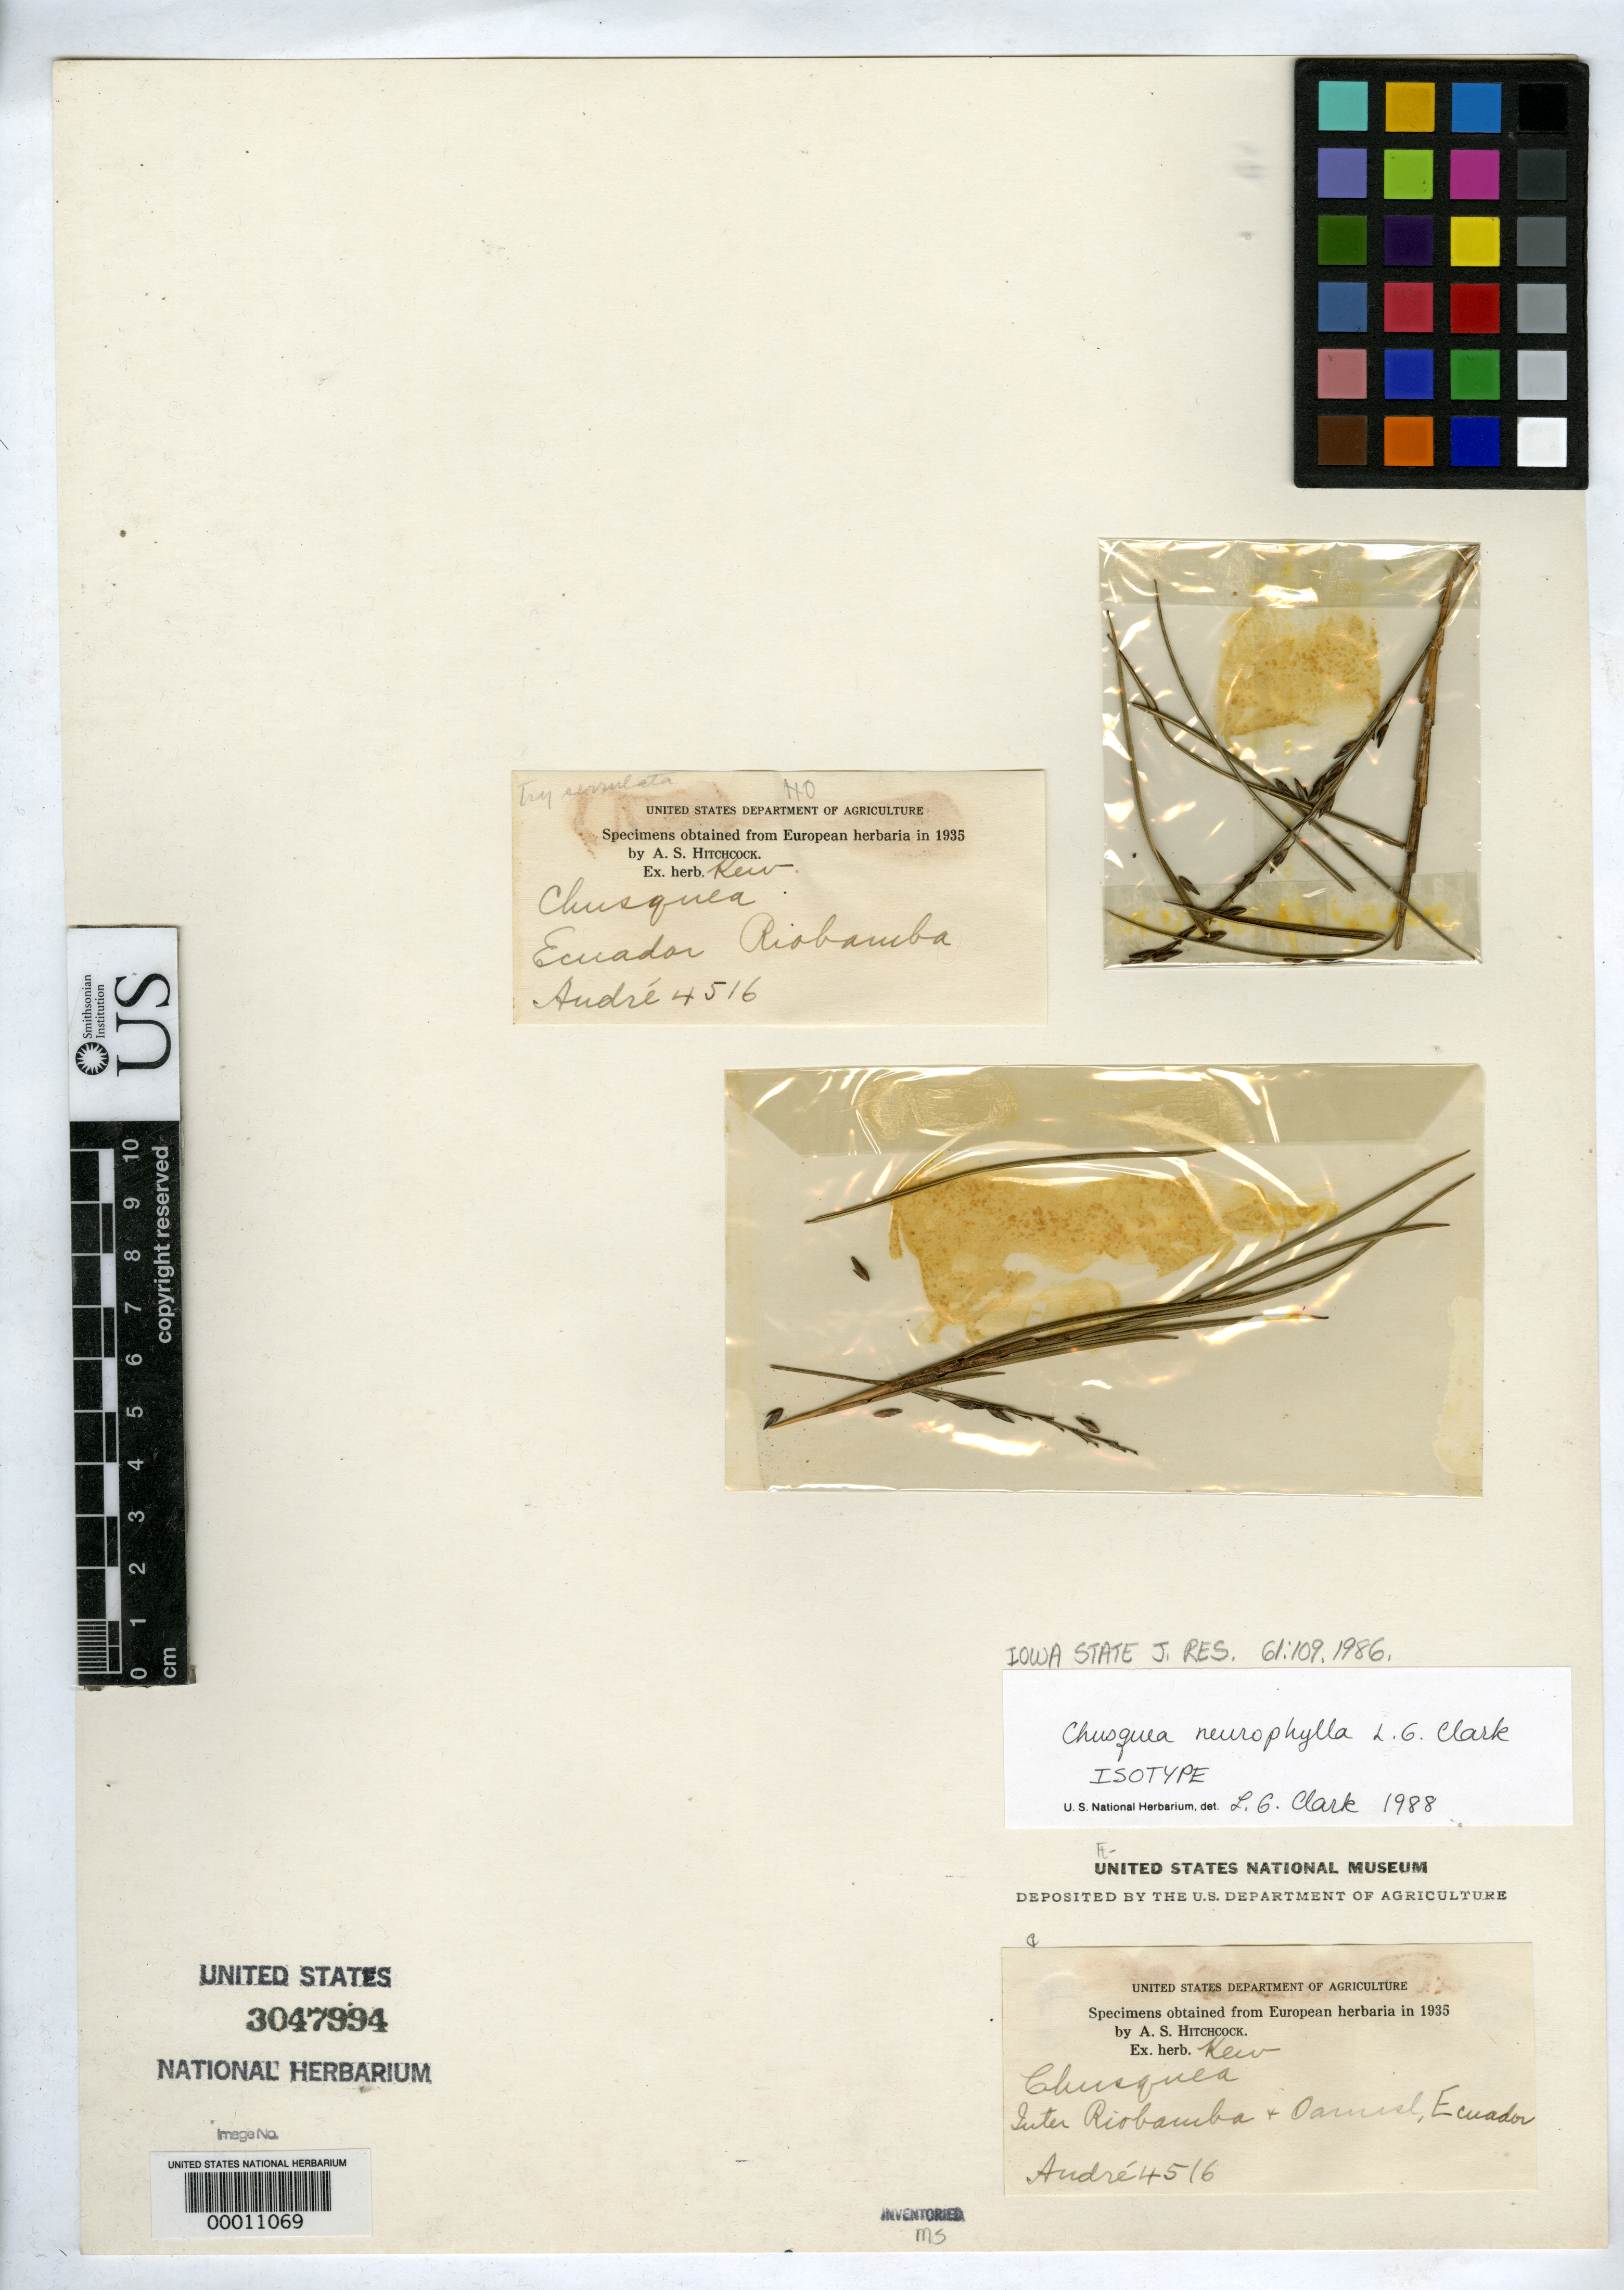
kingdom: Plantae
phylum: Tracheophyta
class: Liliopsida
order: Poales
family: Poaceae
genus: Chusquea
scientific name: Chusquea neurophylla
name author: L.G. Clark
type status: Type Fragment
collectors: É. F. André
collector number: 4516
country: Ecuador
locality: Rio Bamba.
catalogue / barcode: US 3047994